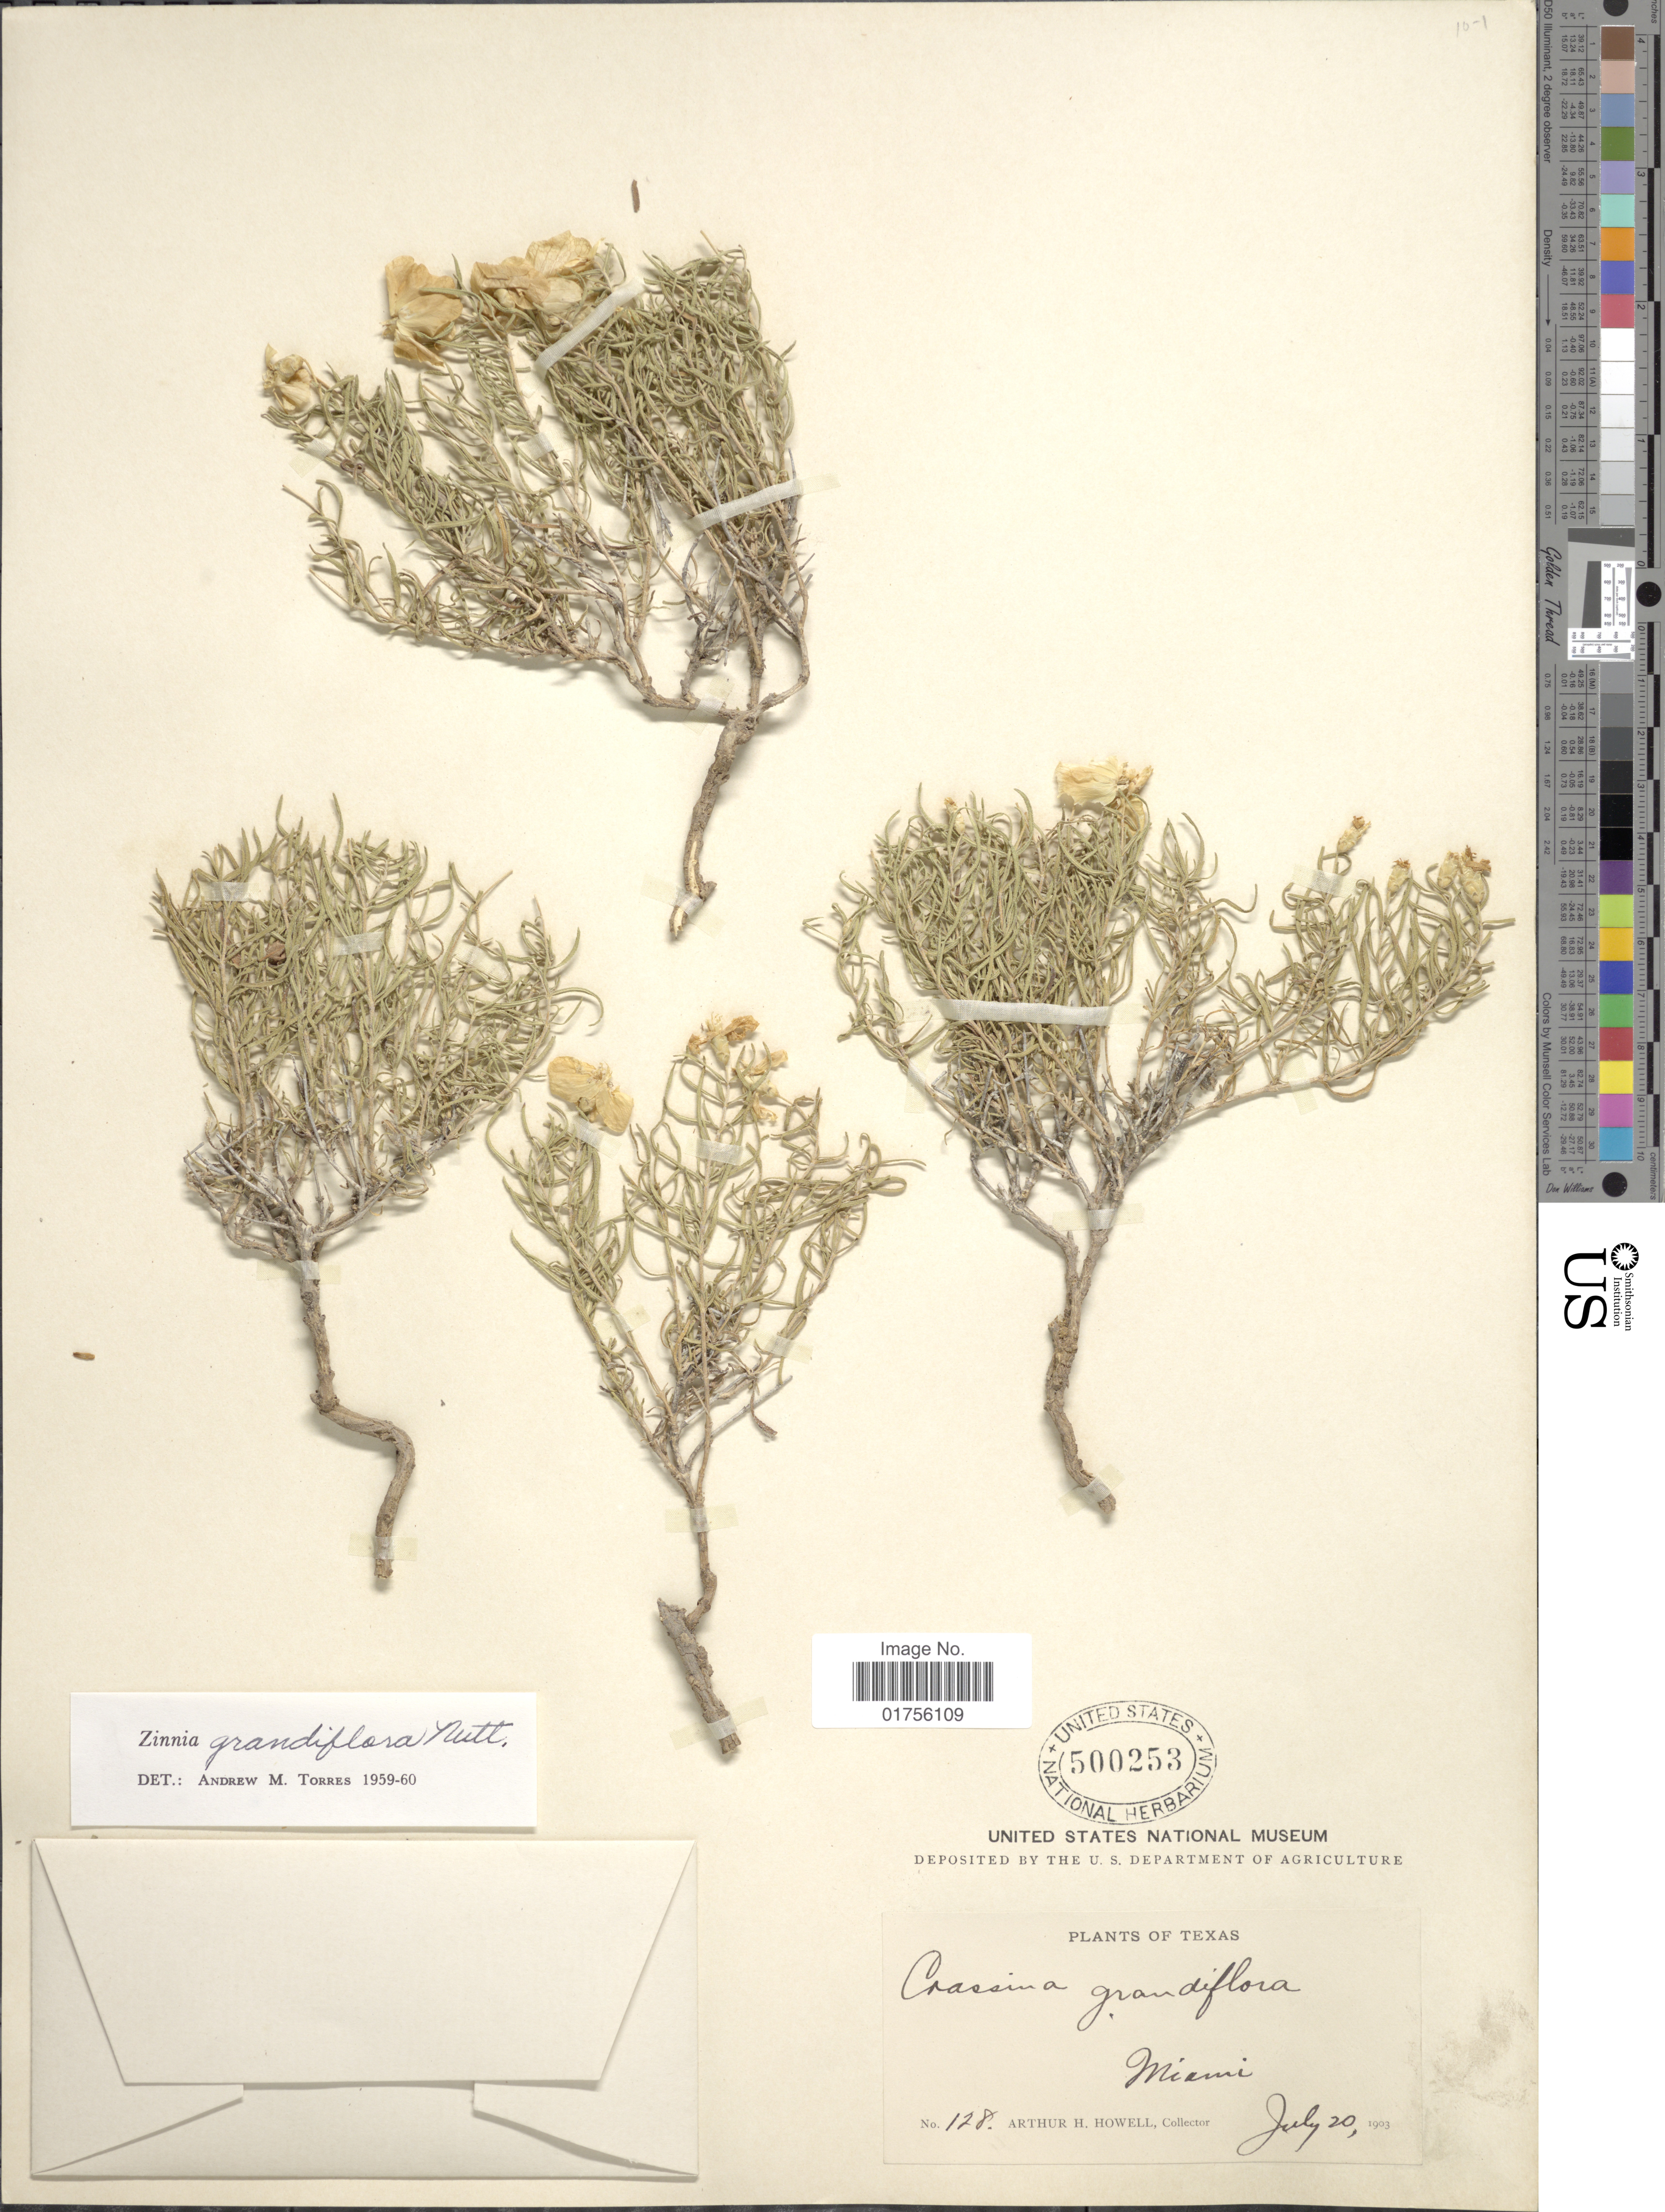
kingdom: Plantae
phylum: Tracheophyta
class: Magnoliopsida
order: Asterales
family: Asteraceae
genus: Zinnia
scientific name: Zinnia grandiflora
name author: Nutt.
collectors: A. H. Howell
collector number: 128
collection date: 1903-07-20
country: United States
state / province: Texas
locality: Miami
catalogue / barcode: US 500253